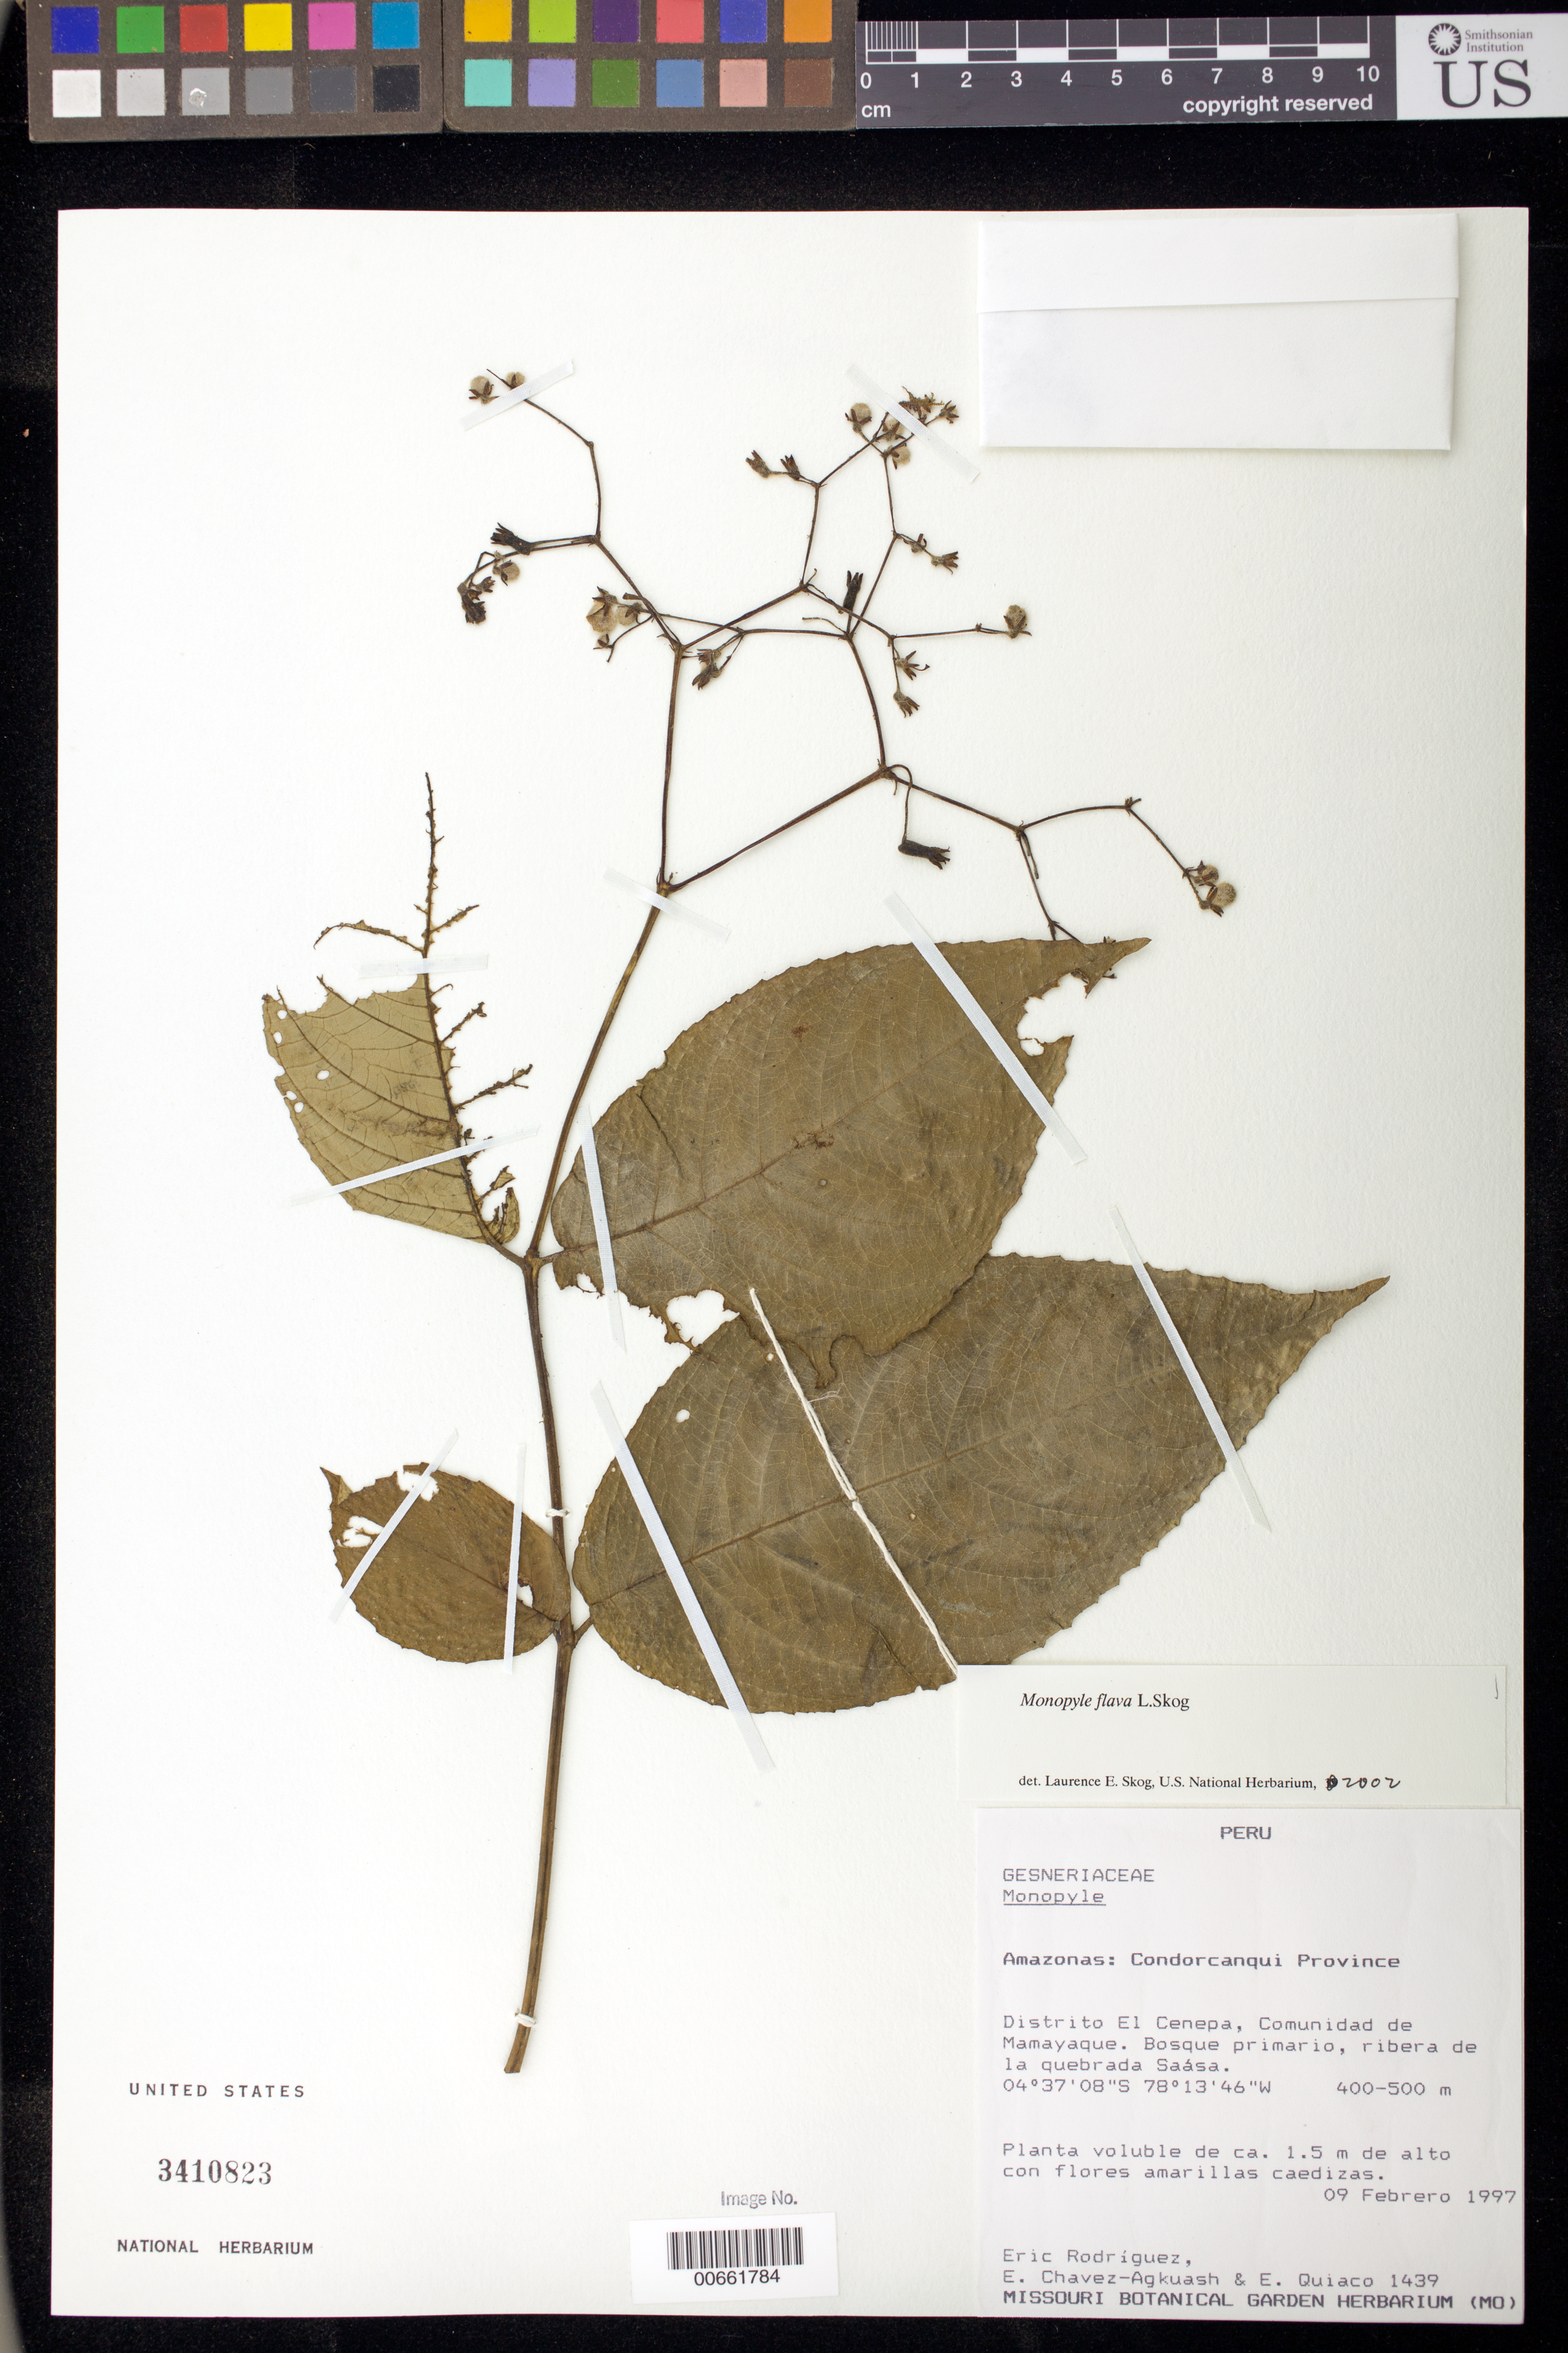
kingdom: Plantae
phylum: Tracheophyta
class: Magnoliopsida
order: Lamiales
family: Gesneriaceae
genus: Monopyle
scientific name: Monopyle flava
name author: L.E. Skog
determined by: Skog, Laurence E.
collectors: E. Rodriguez, E. Chavez-Agkuash & E. Quiaco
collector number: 1439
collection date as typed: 09 Feb 1997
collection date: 1997-02-09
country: Peru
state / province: Amazonas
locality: Prov. Condorcanqui, Distrito El Cenepa, comunidad de Mamayaque, ribera de la quebrada Saása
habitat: Bosque primario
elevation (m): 400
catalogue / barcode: US 3410823